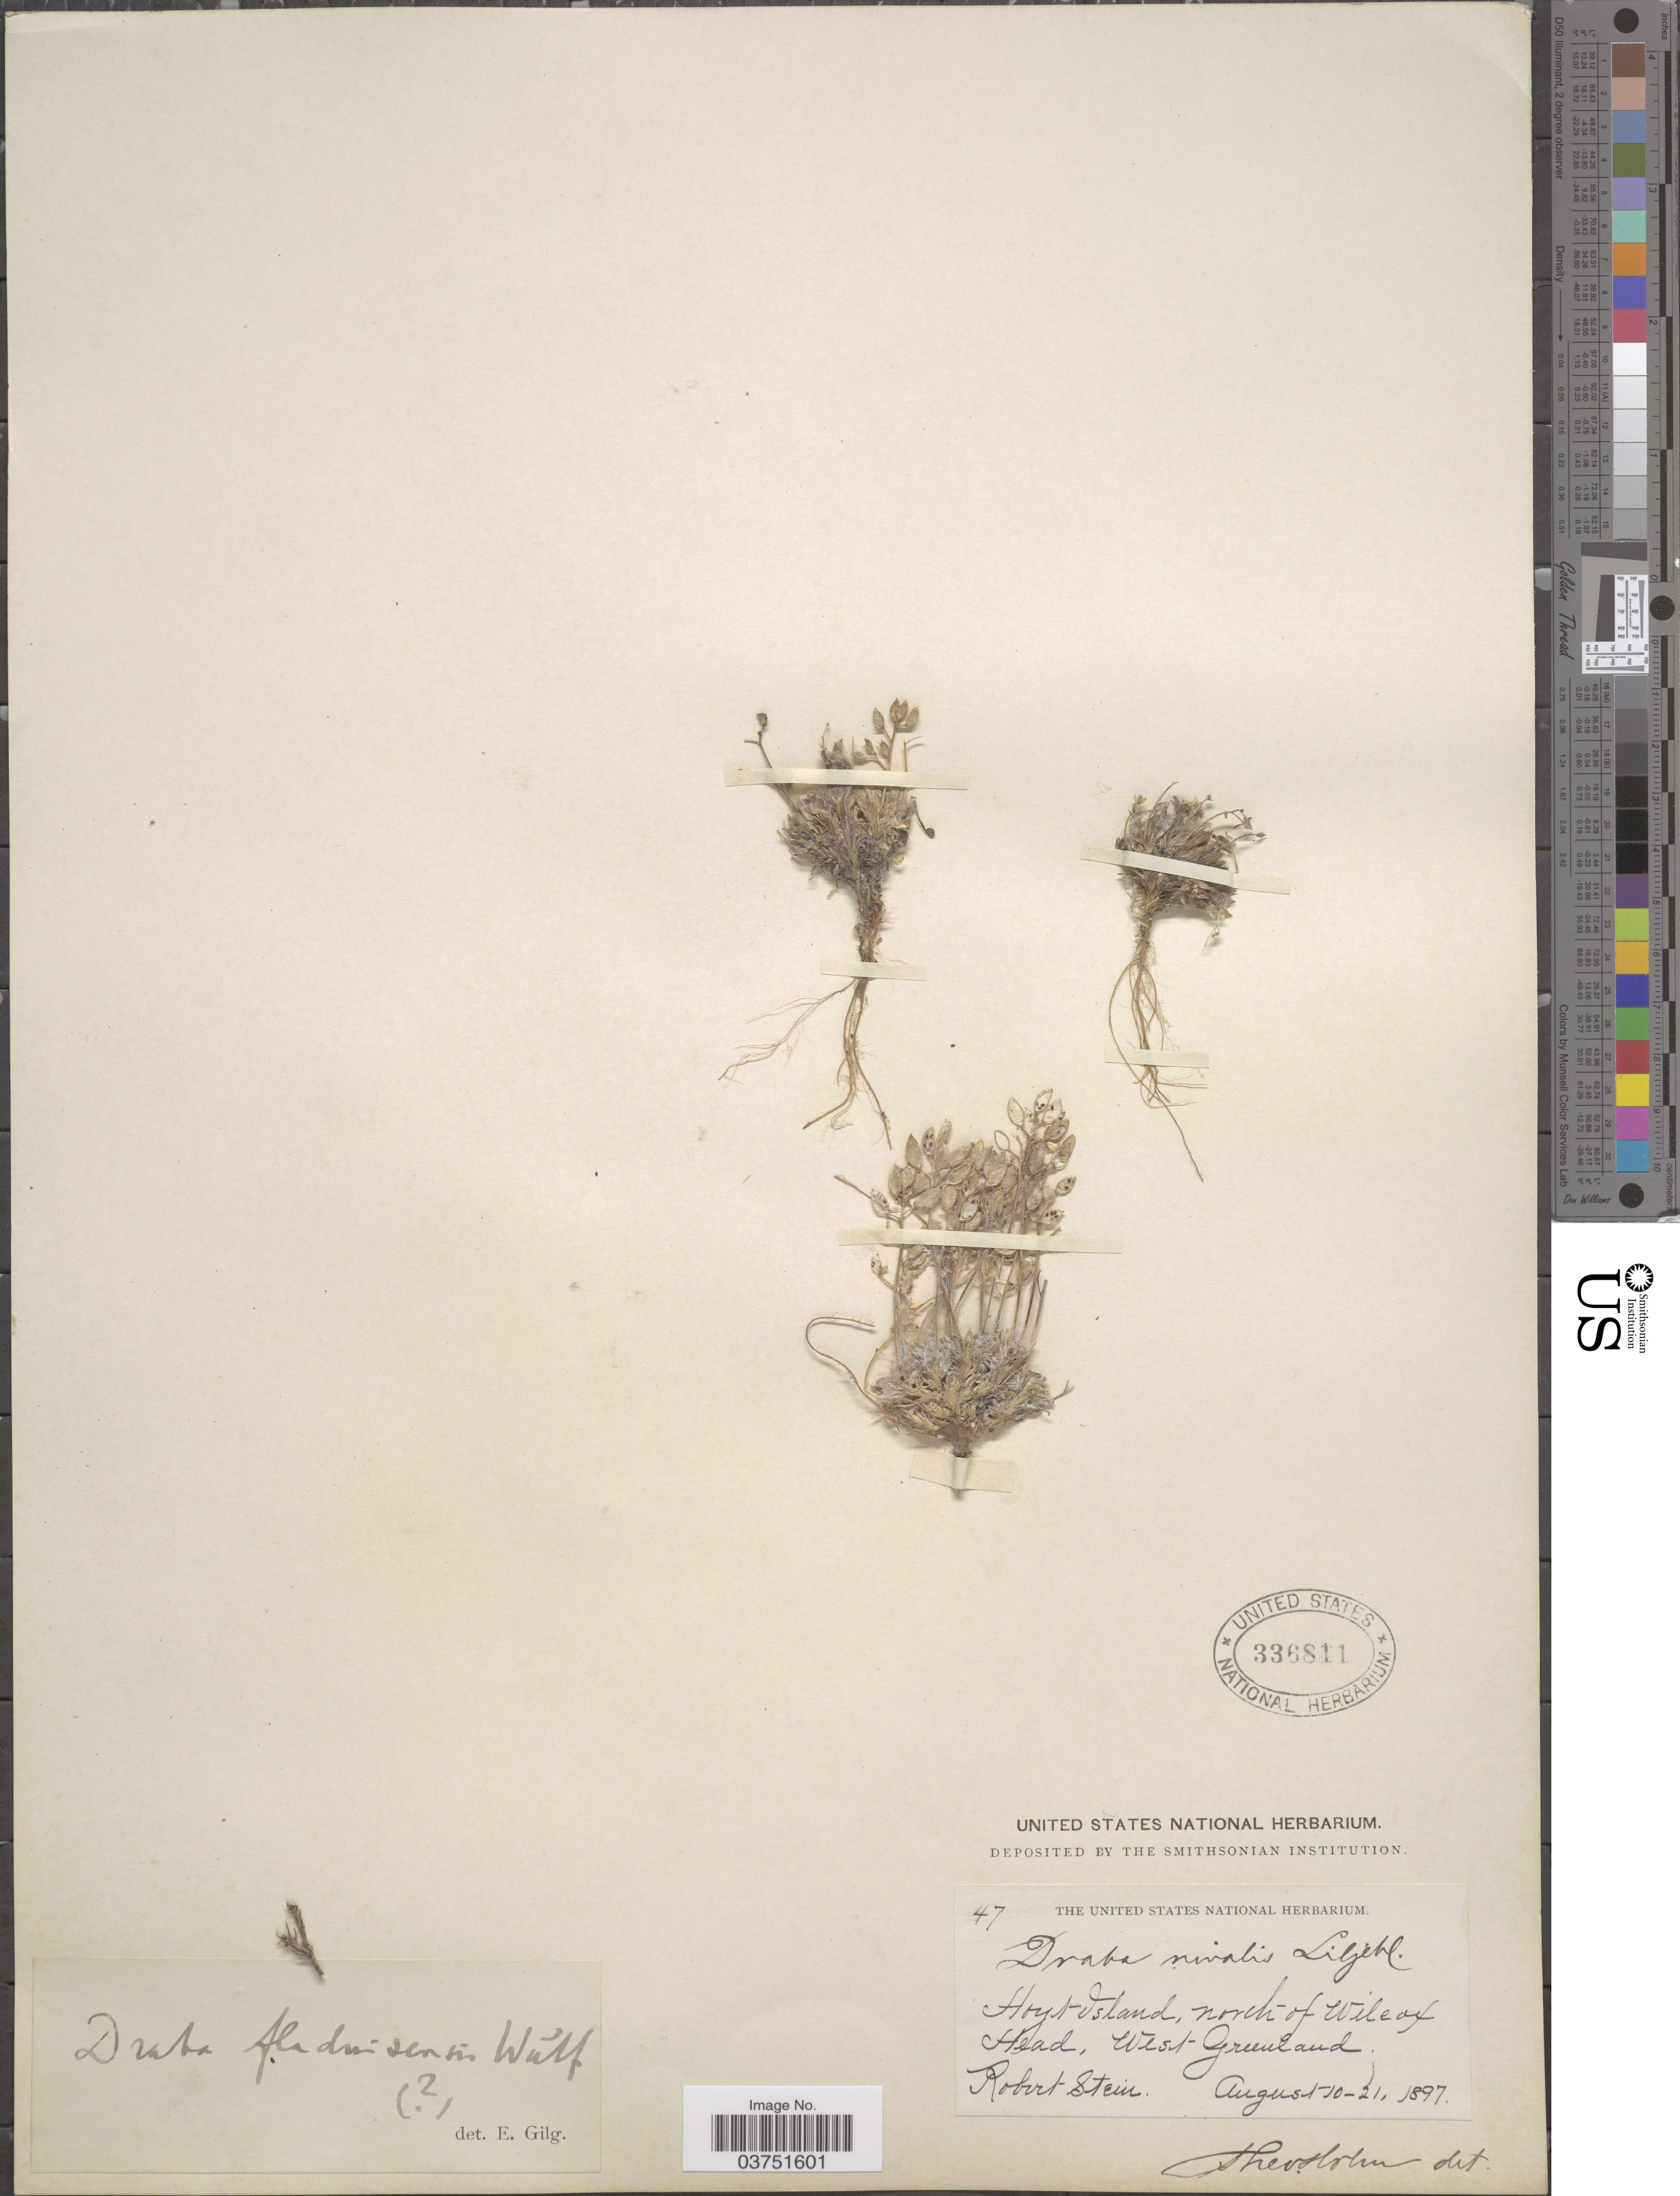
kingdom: Plantae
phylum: Tracheophyta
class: Magnoliopsida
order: Brassicales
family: Brassicaceae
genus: Draba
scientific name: Draba lactea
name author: Adams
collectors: R. Stein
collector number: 47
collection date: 1897-08-10/1897-08-21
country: Greenland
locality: Hoyt Island, north of Wilcox Head, West Greenland.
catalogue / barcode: US 336811